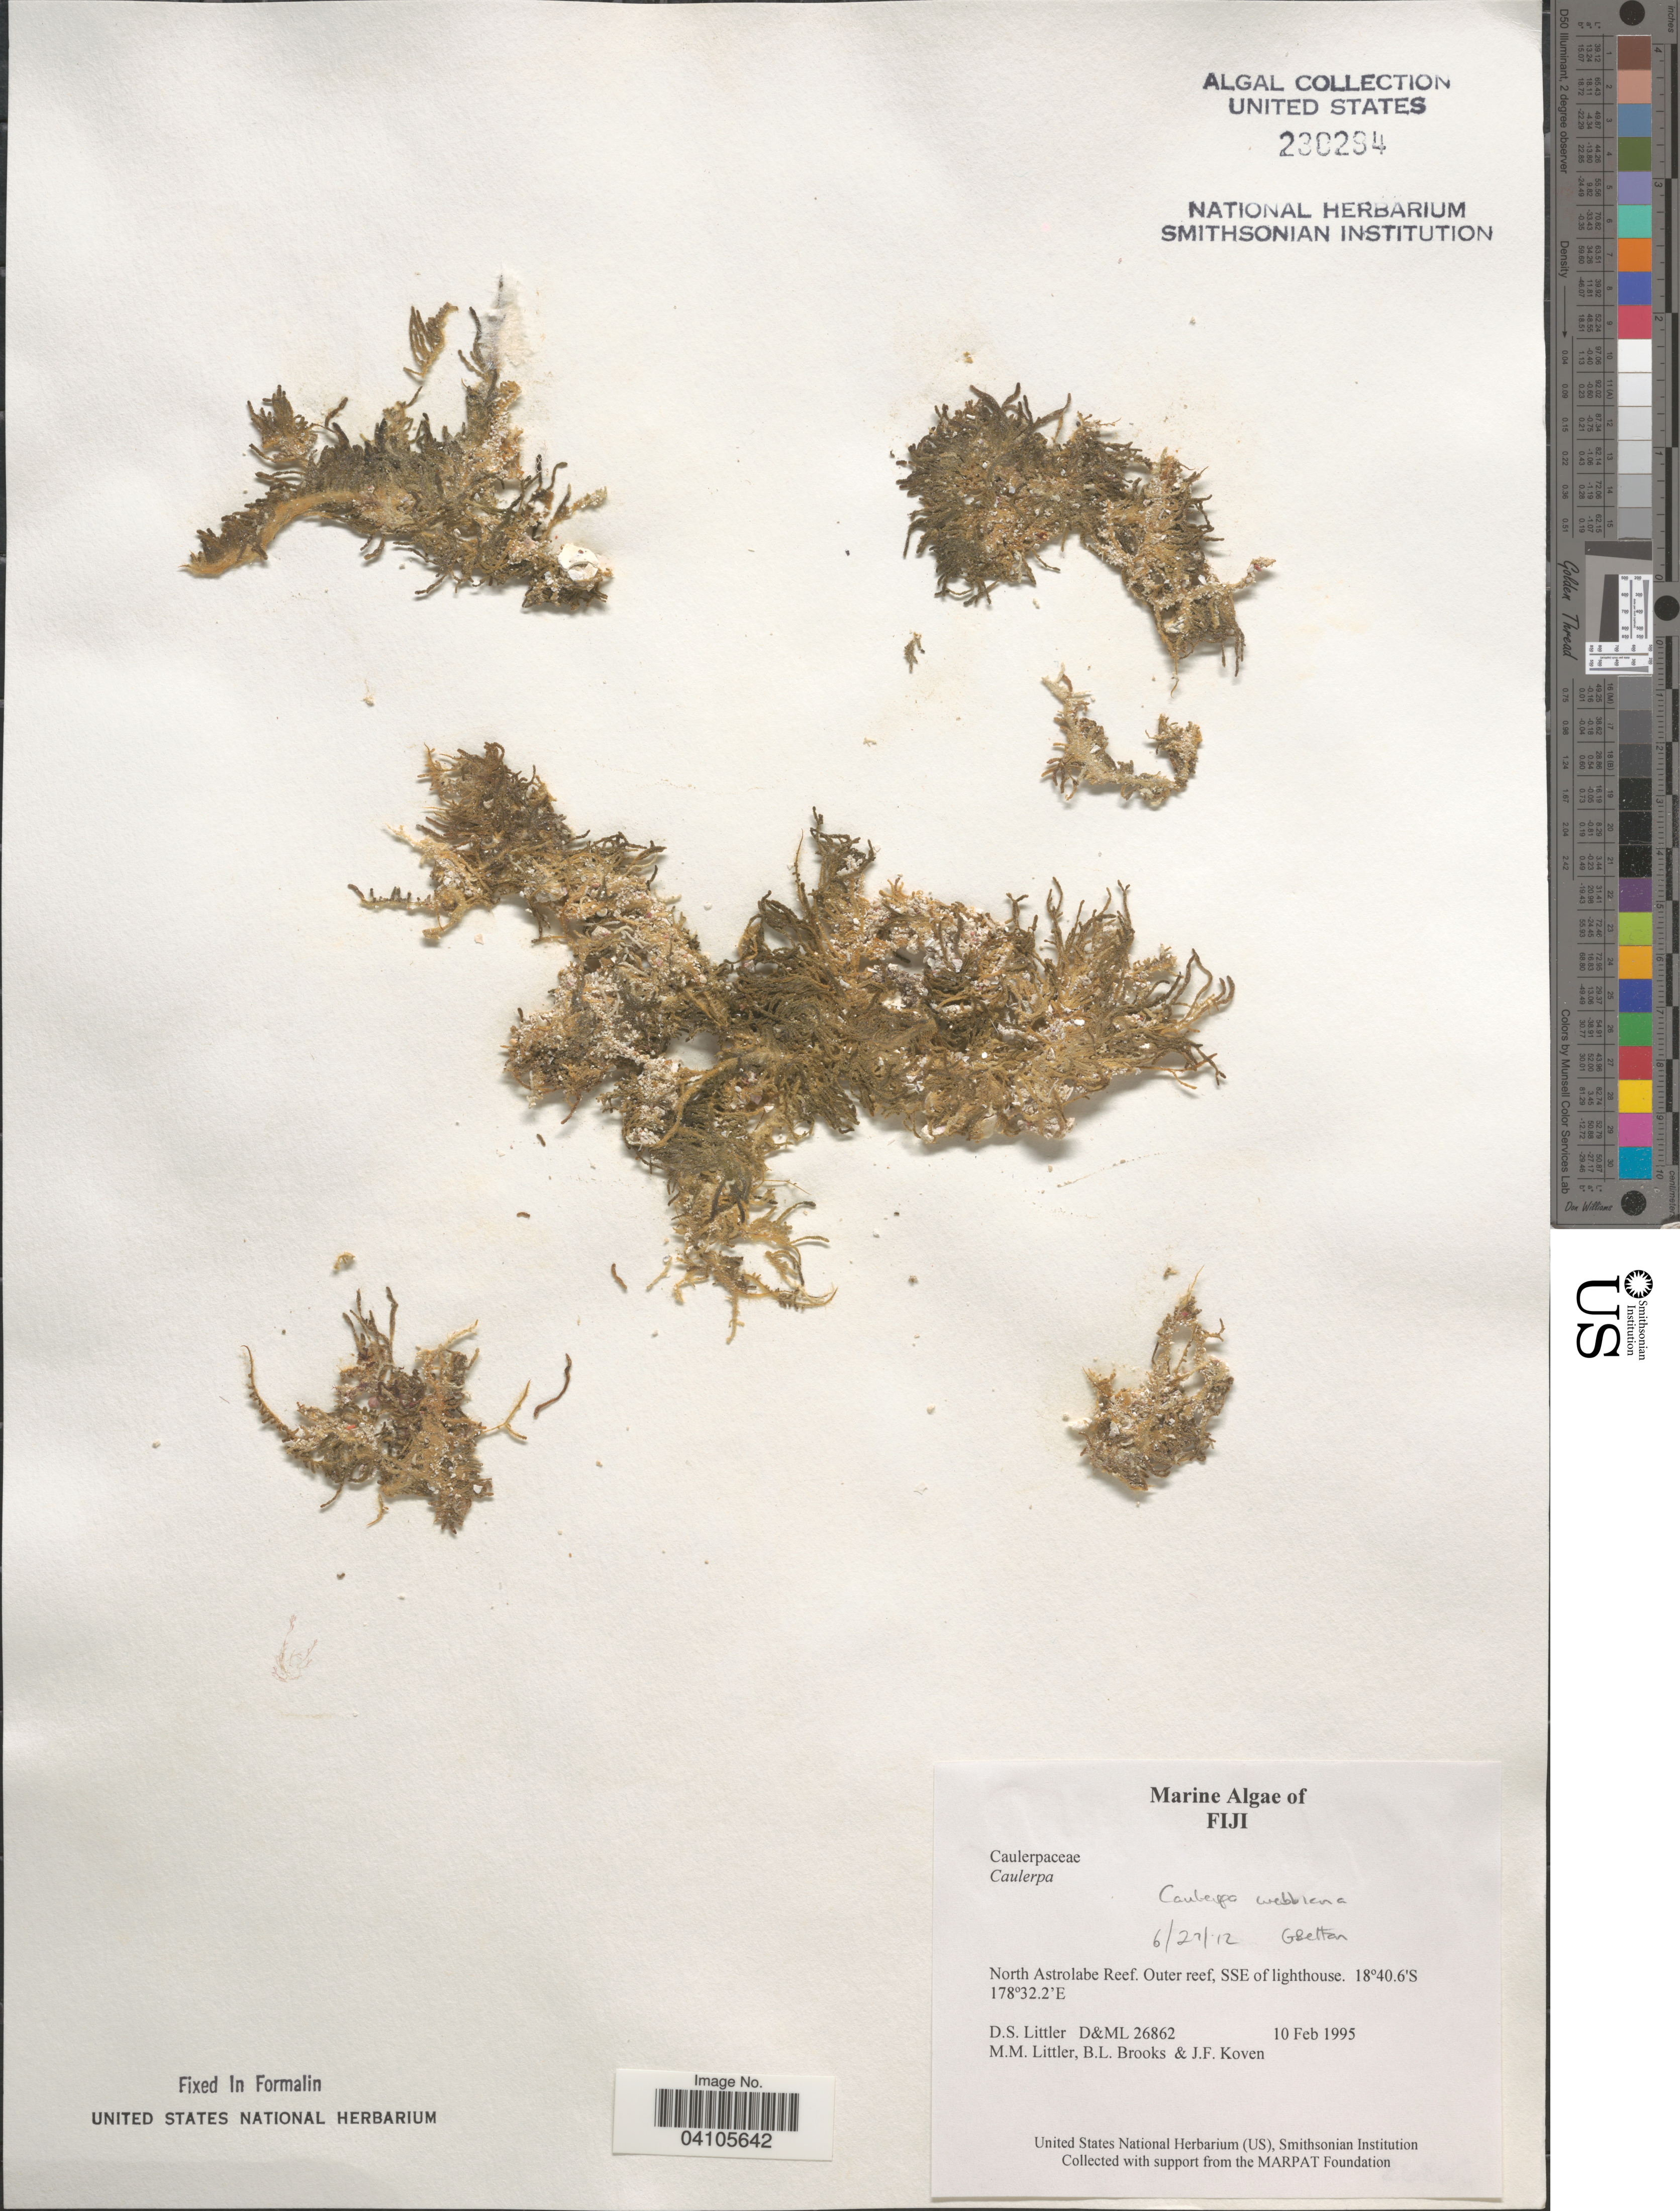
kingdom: Plantae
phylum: Chlorophyta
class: Ulvophyceae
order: Bryopsidales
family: Caulerpaceae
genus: Caulerpa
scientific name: Caulerpa webbiana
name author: Mont.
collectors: D. S. Littler, B. Brooks & J. Koven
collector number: D&ML 26862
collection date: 1995-02-10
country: Fiji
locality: North Astrolabe Reef. Outer reef, SSE of lighthouse.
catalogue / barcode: US 230294